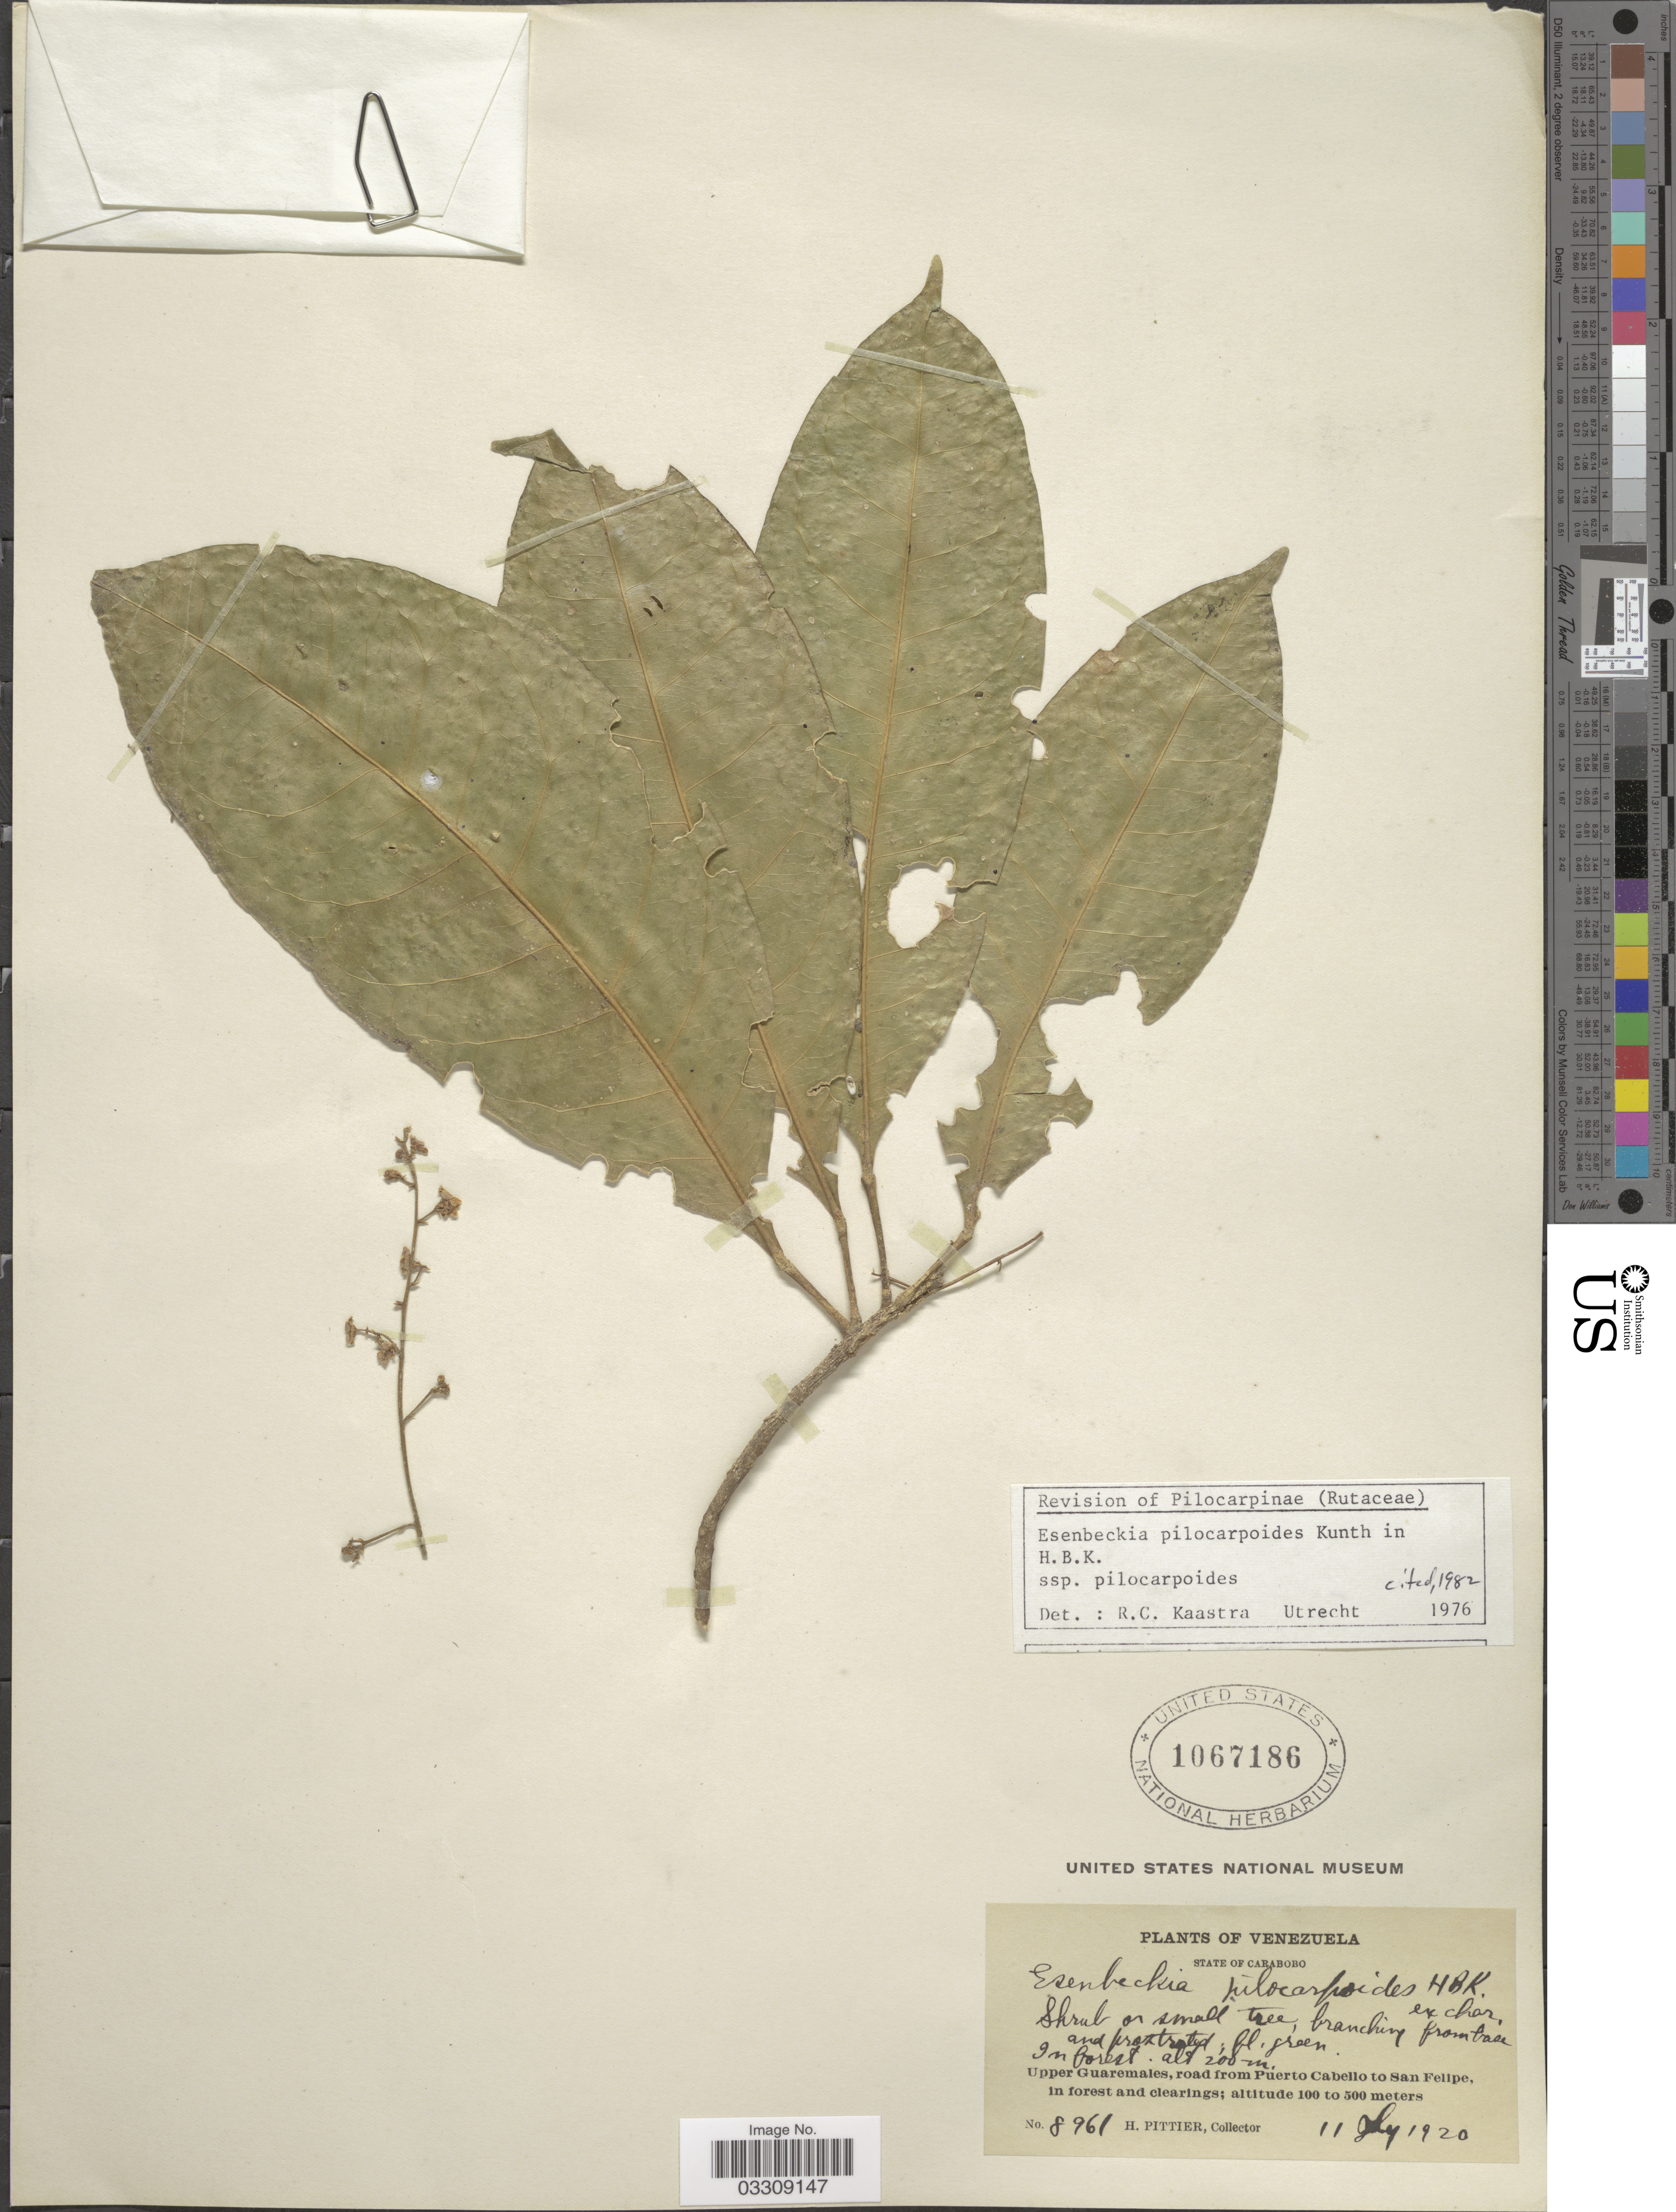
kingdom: Plantae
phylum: Tracheophyta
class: Magnoliopsida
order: Sapindales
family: Rutaceae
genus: Esenbeckia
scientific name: Esenbeckia pilocarpoides subsp. pilocarpoides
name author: Kunth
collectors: H. F. Pittier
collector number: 8961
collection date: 1920-07-11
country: Venezuela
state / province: Carabobo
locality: Upper Guaremales, road from Puerto Cabello to San Felipe, in forest and clearings.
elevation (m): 200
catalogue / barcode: US 1067186